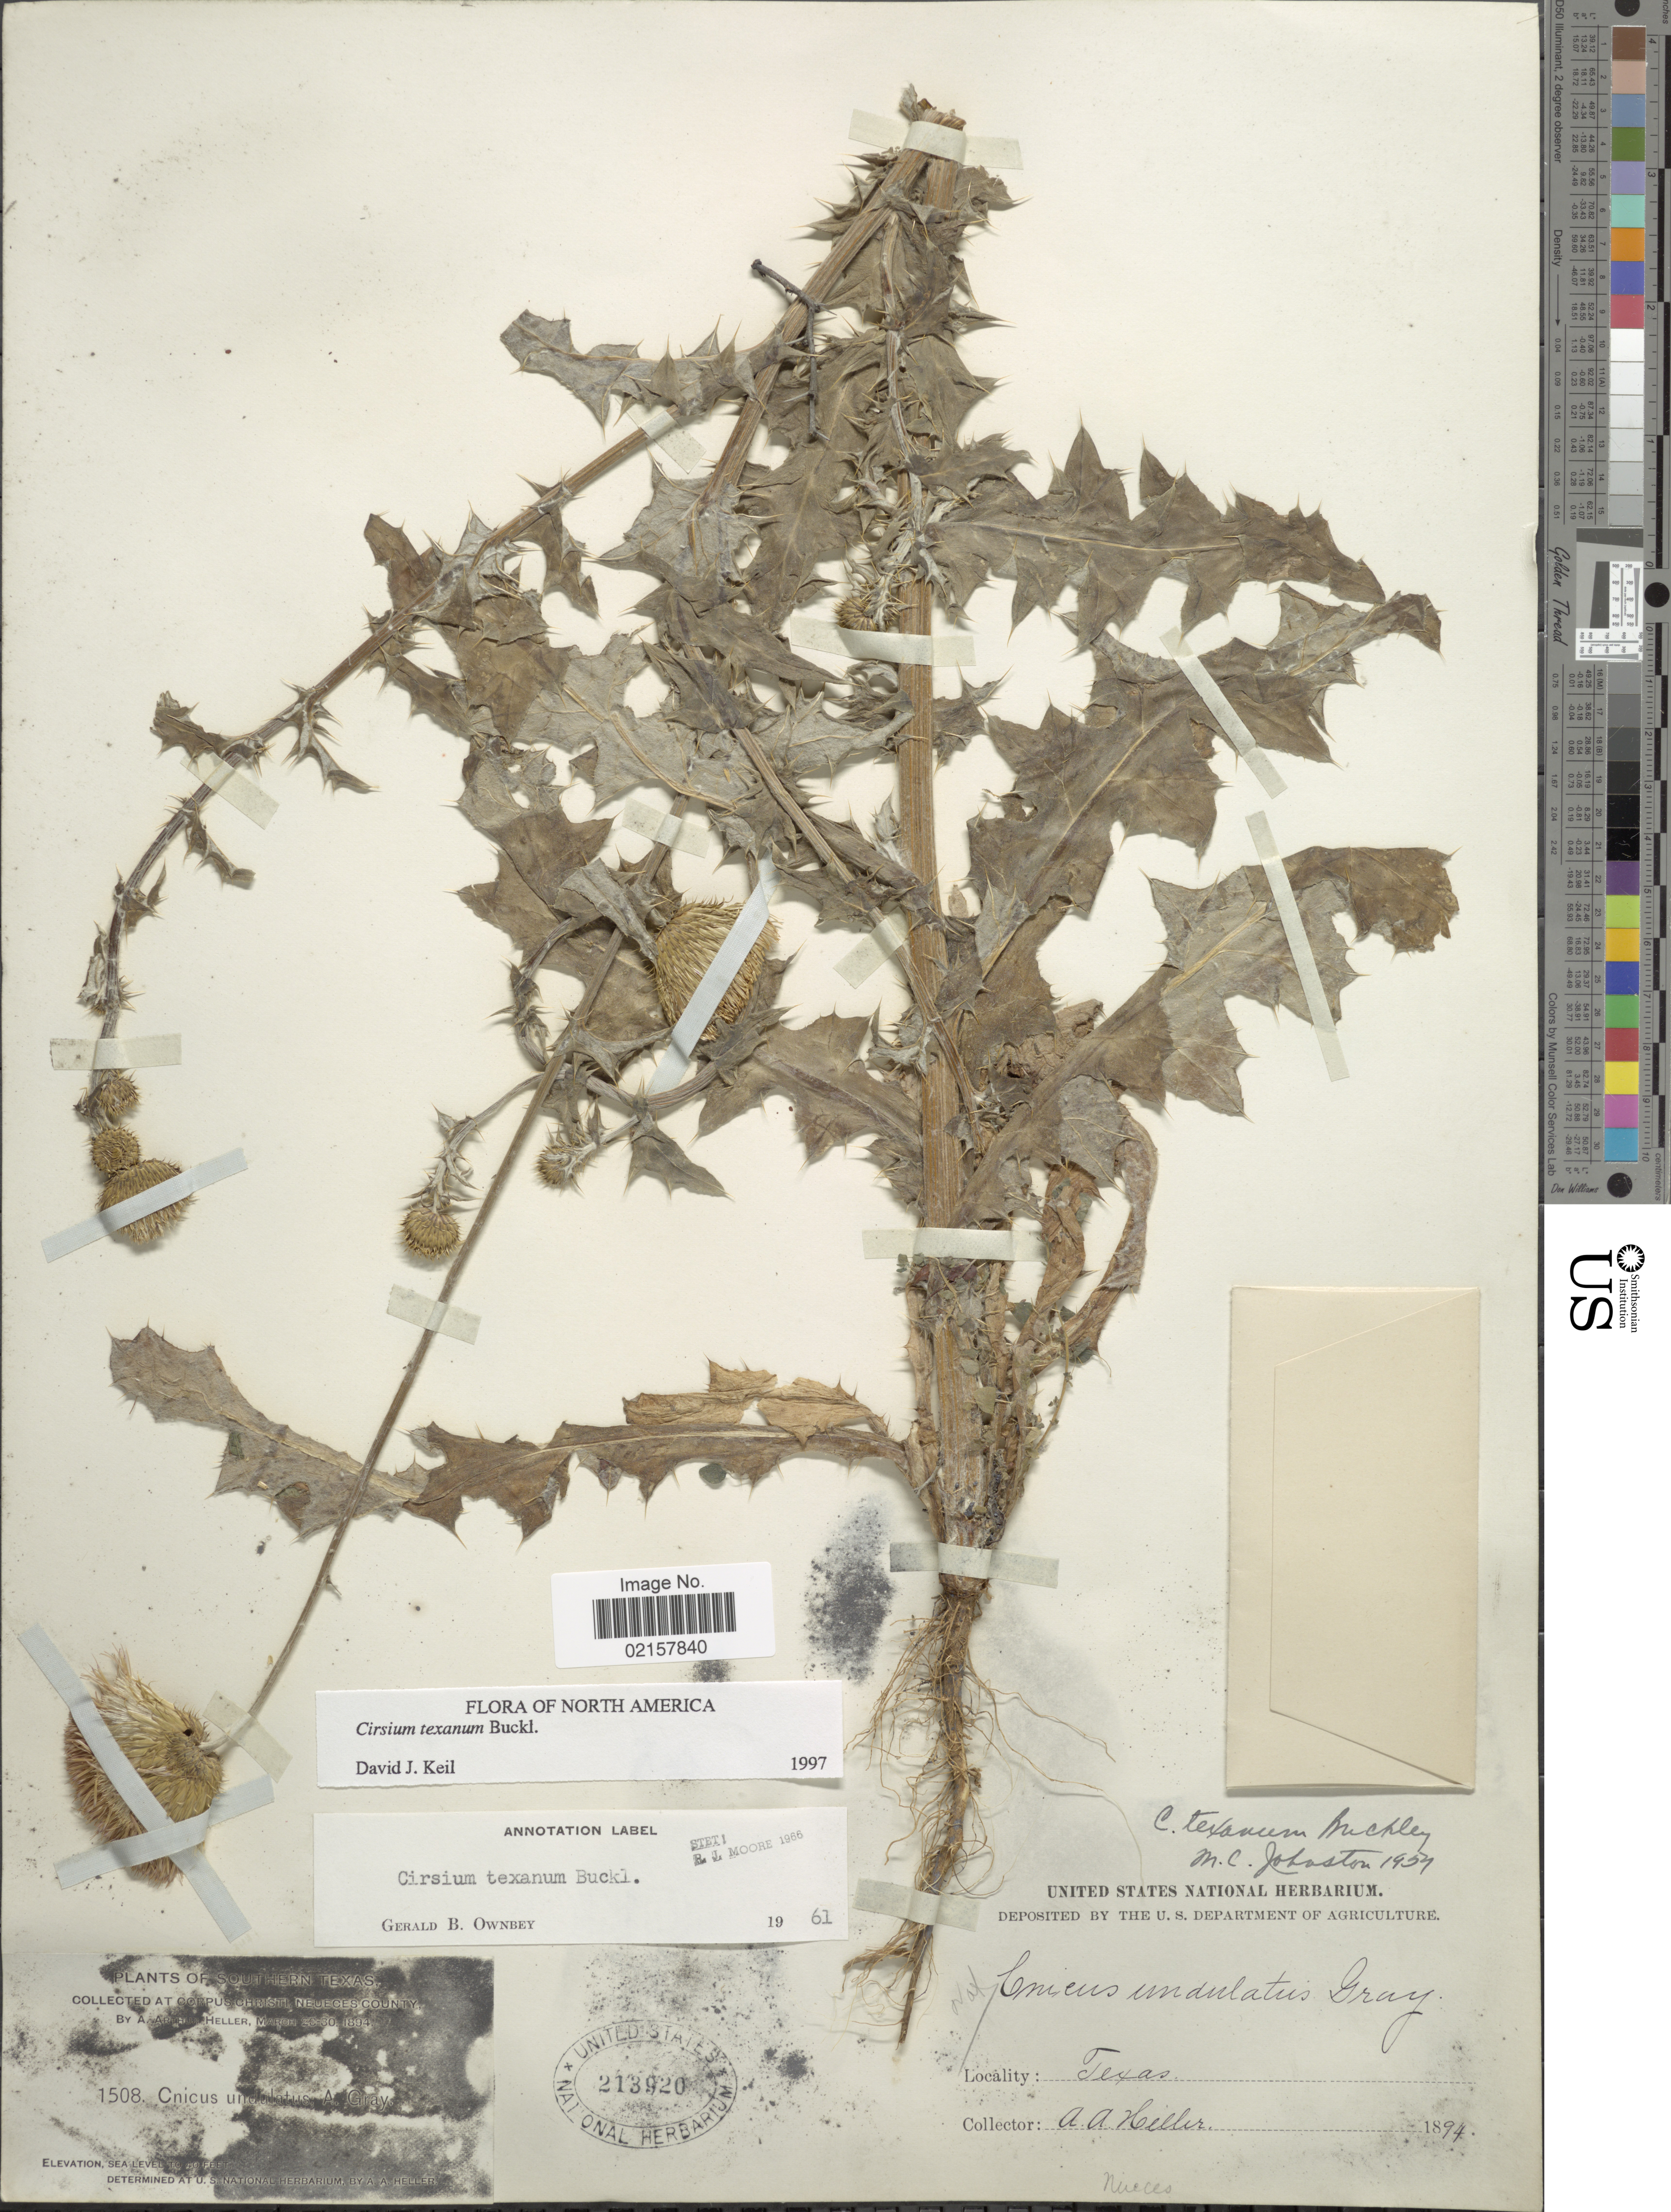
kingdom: Plantae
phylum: Tracheophyta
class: Magnoliopsida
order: Asterales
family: Asteraceae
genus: Cirsium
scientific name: Cirsium texanum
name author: Buckley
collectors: A. A. Heller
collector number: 1508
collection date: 1894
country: United States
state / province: Texas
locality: Southern Texas, at Corpus Christi, Neueces County.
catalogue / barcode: US 213920